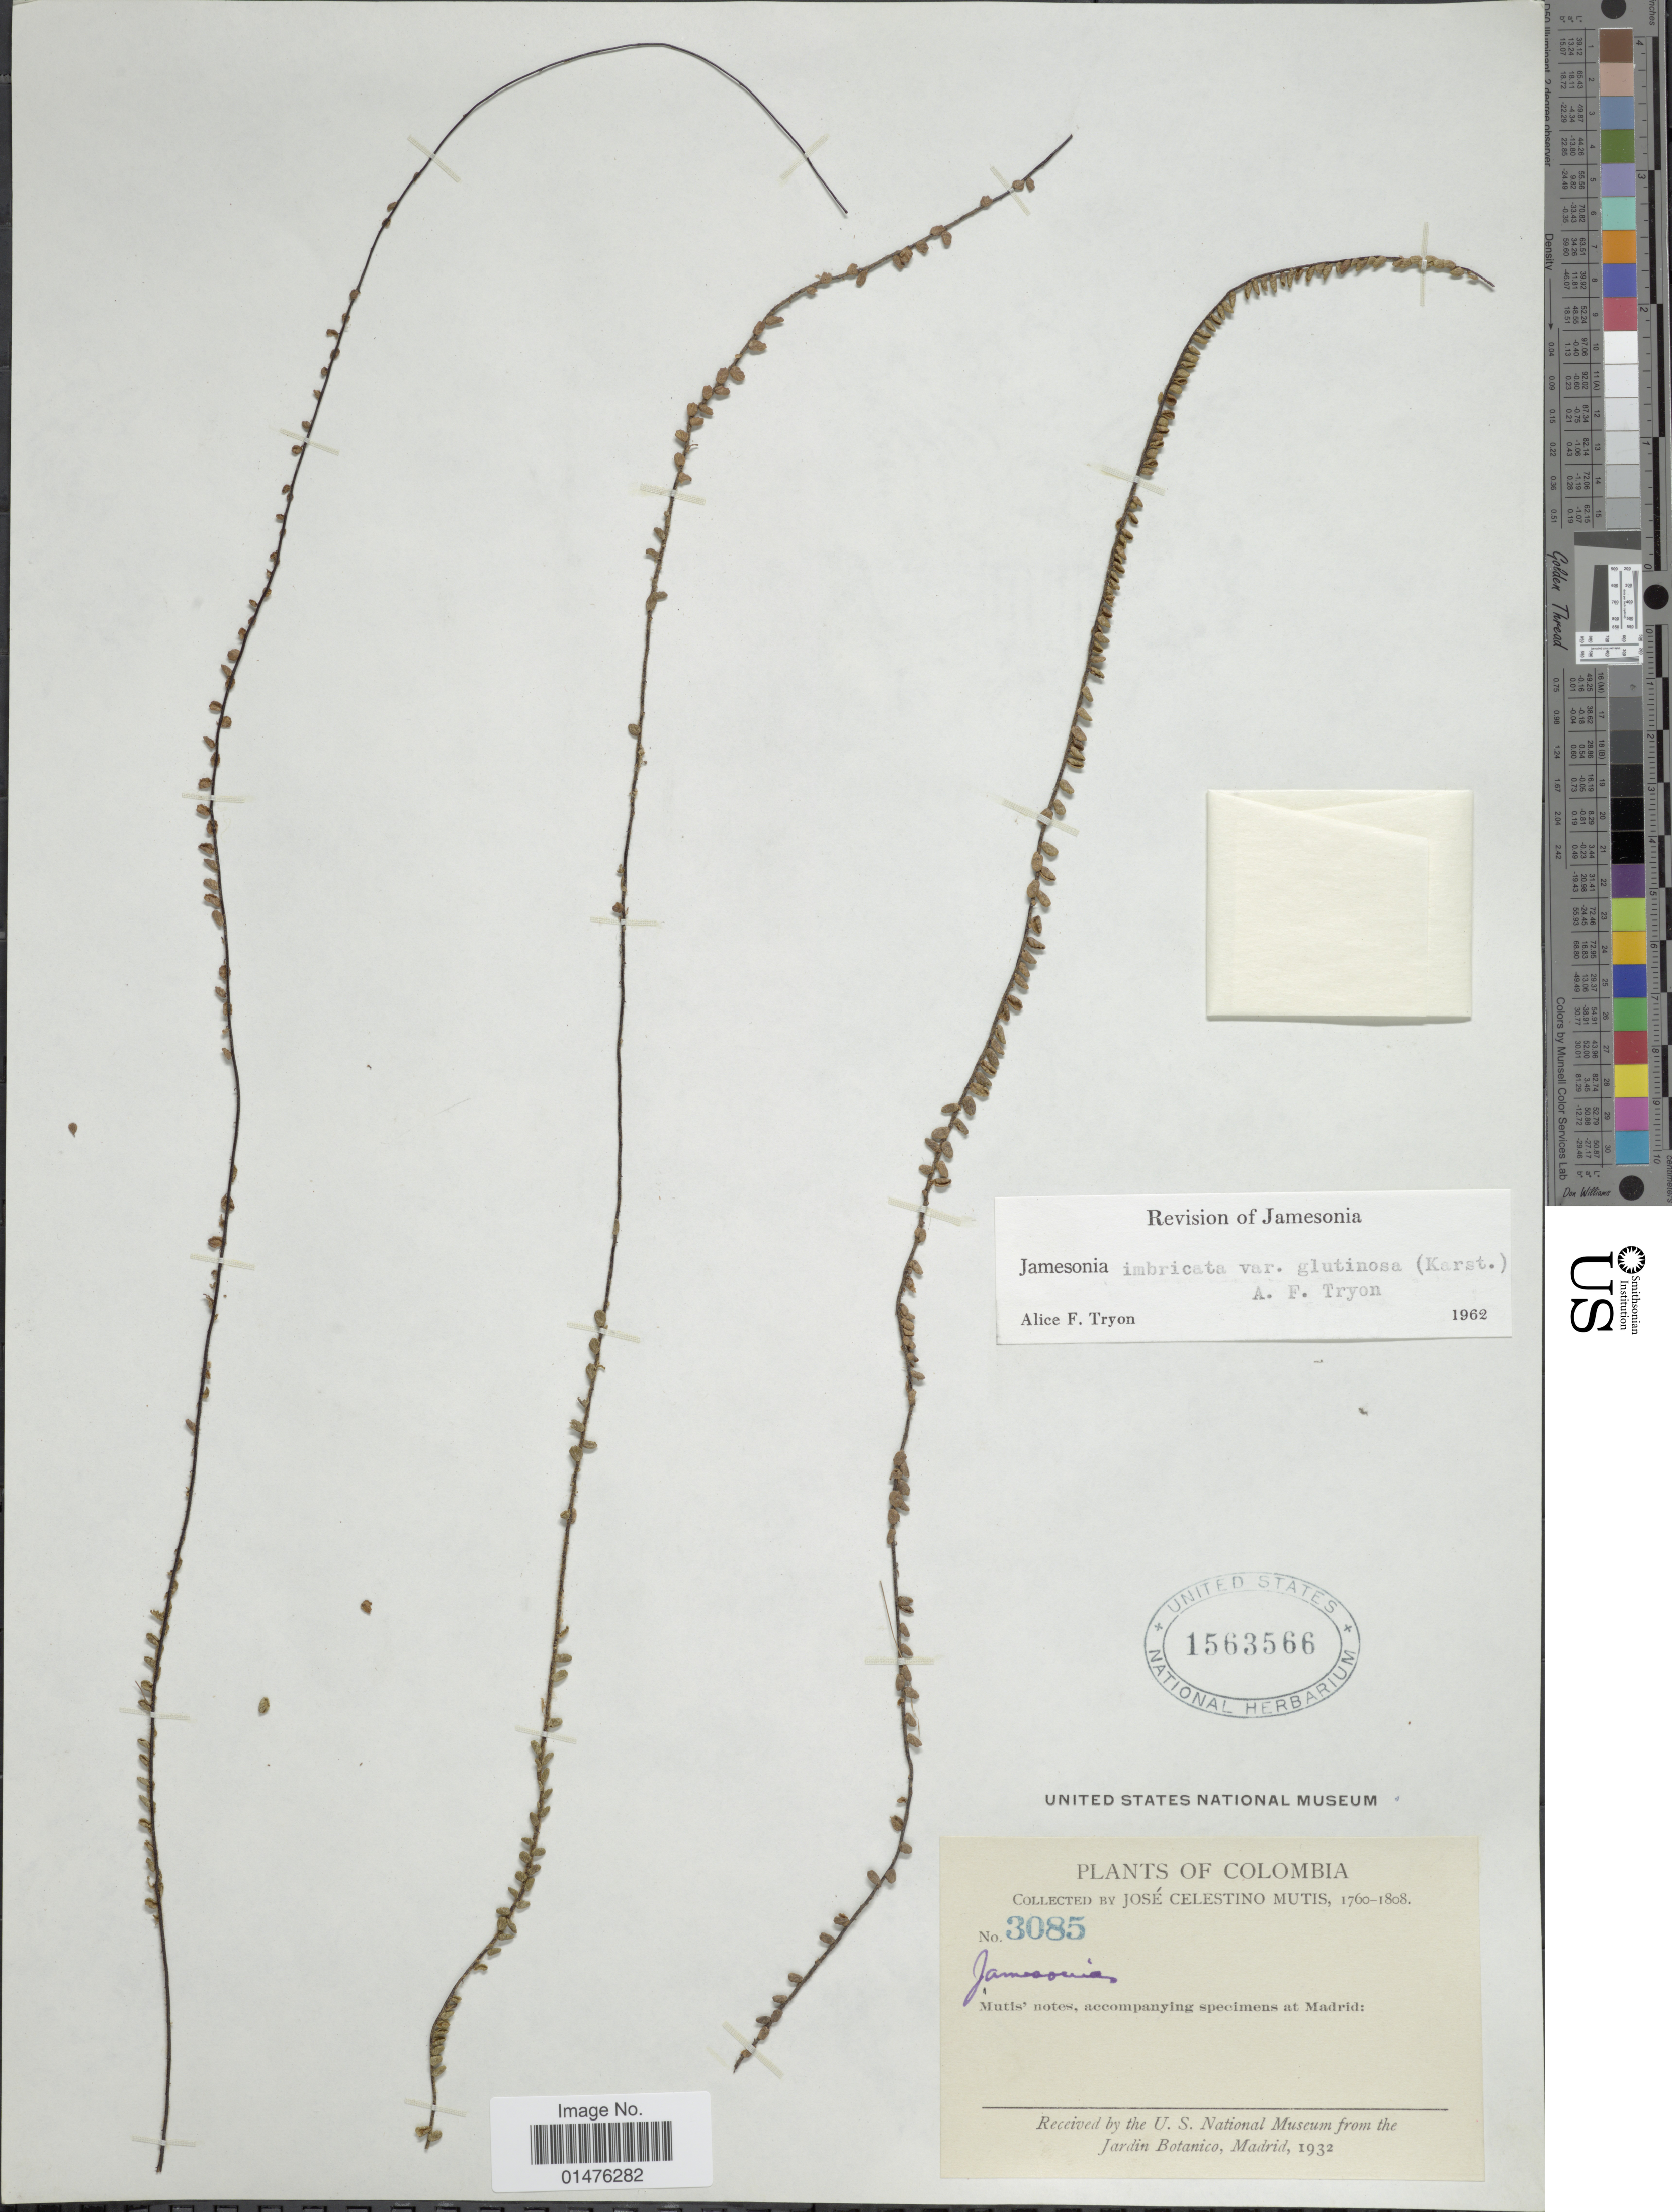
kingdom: Plantae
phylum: Tracheophyta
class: Polypodiopsida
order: Polypodiales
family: Pteridaceae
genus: Jamesonia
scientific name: Jamesonia imbricata var. glutinosa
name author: (H. Karst.) A.F. Tryon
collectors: J. C. B. Mutis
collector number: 3085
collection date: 1760/1808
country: Colombia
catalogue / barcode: US 1563566